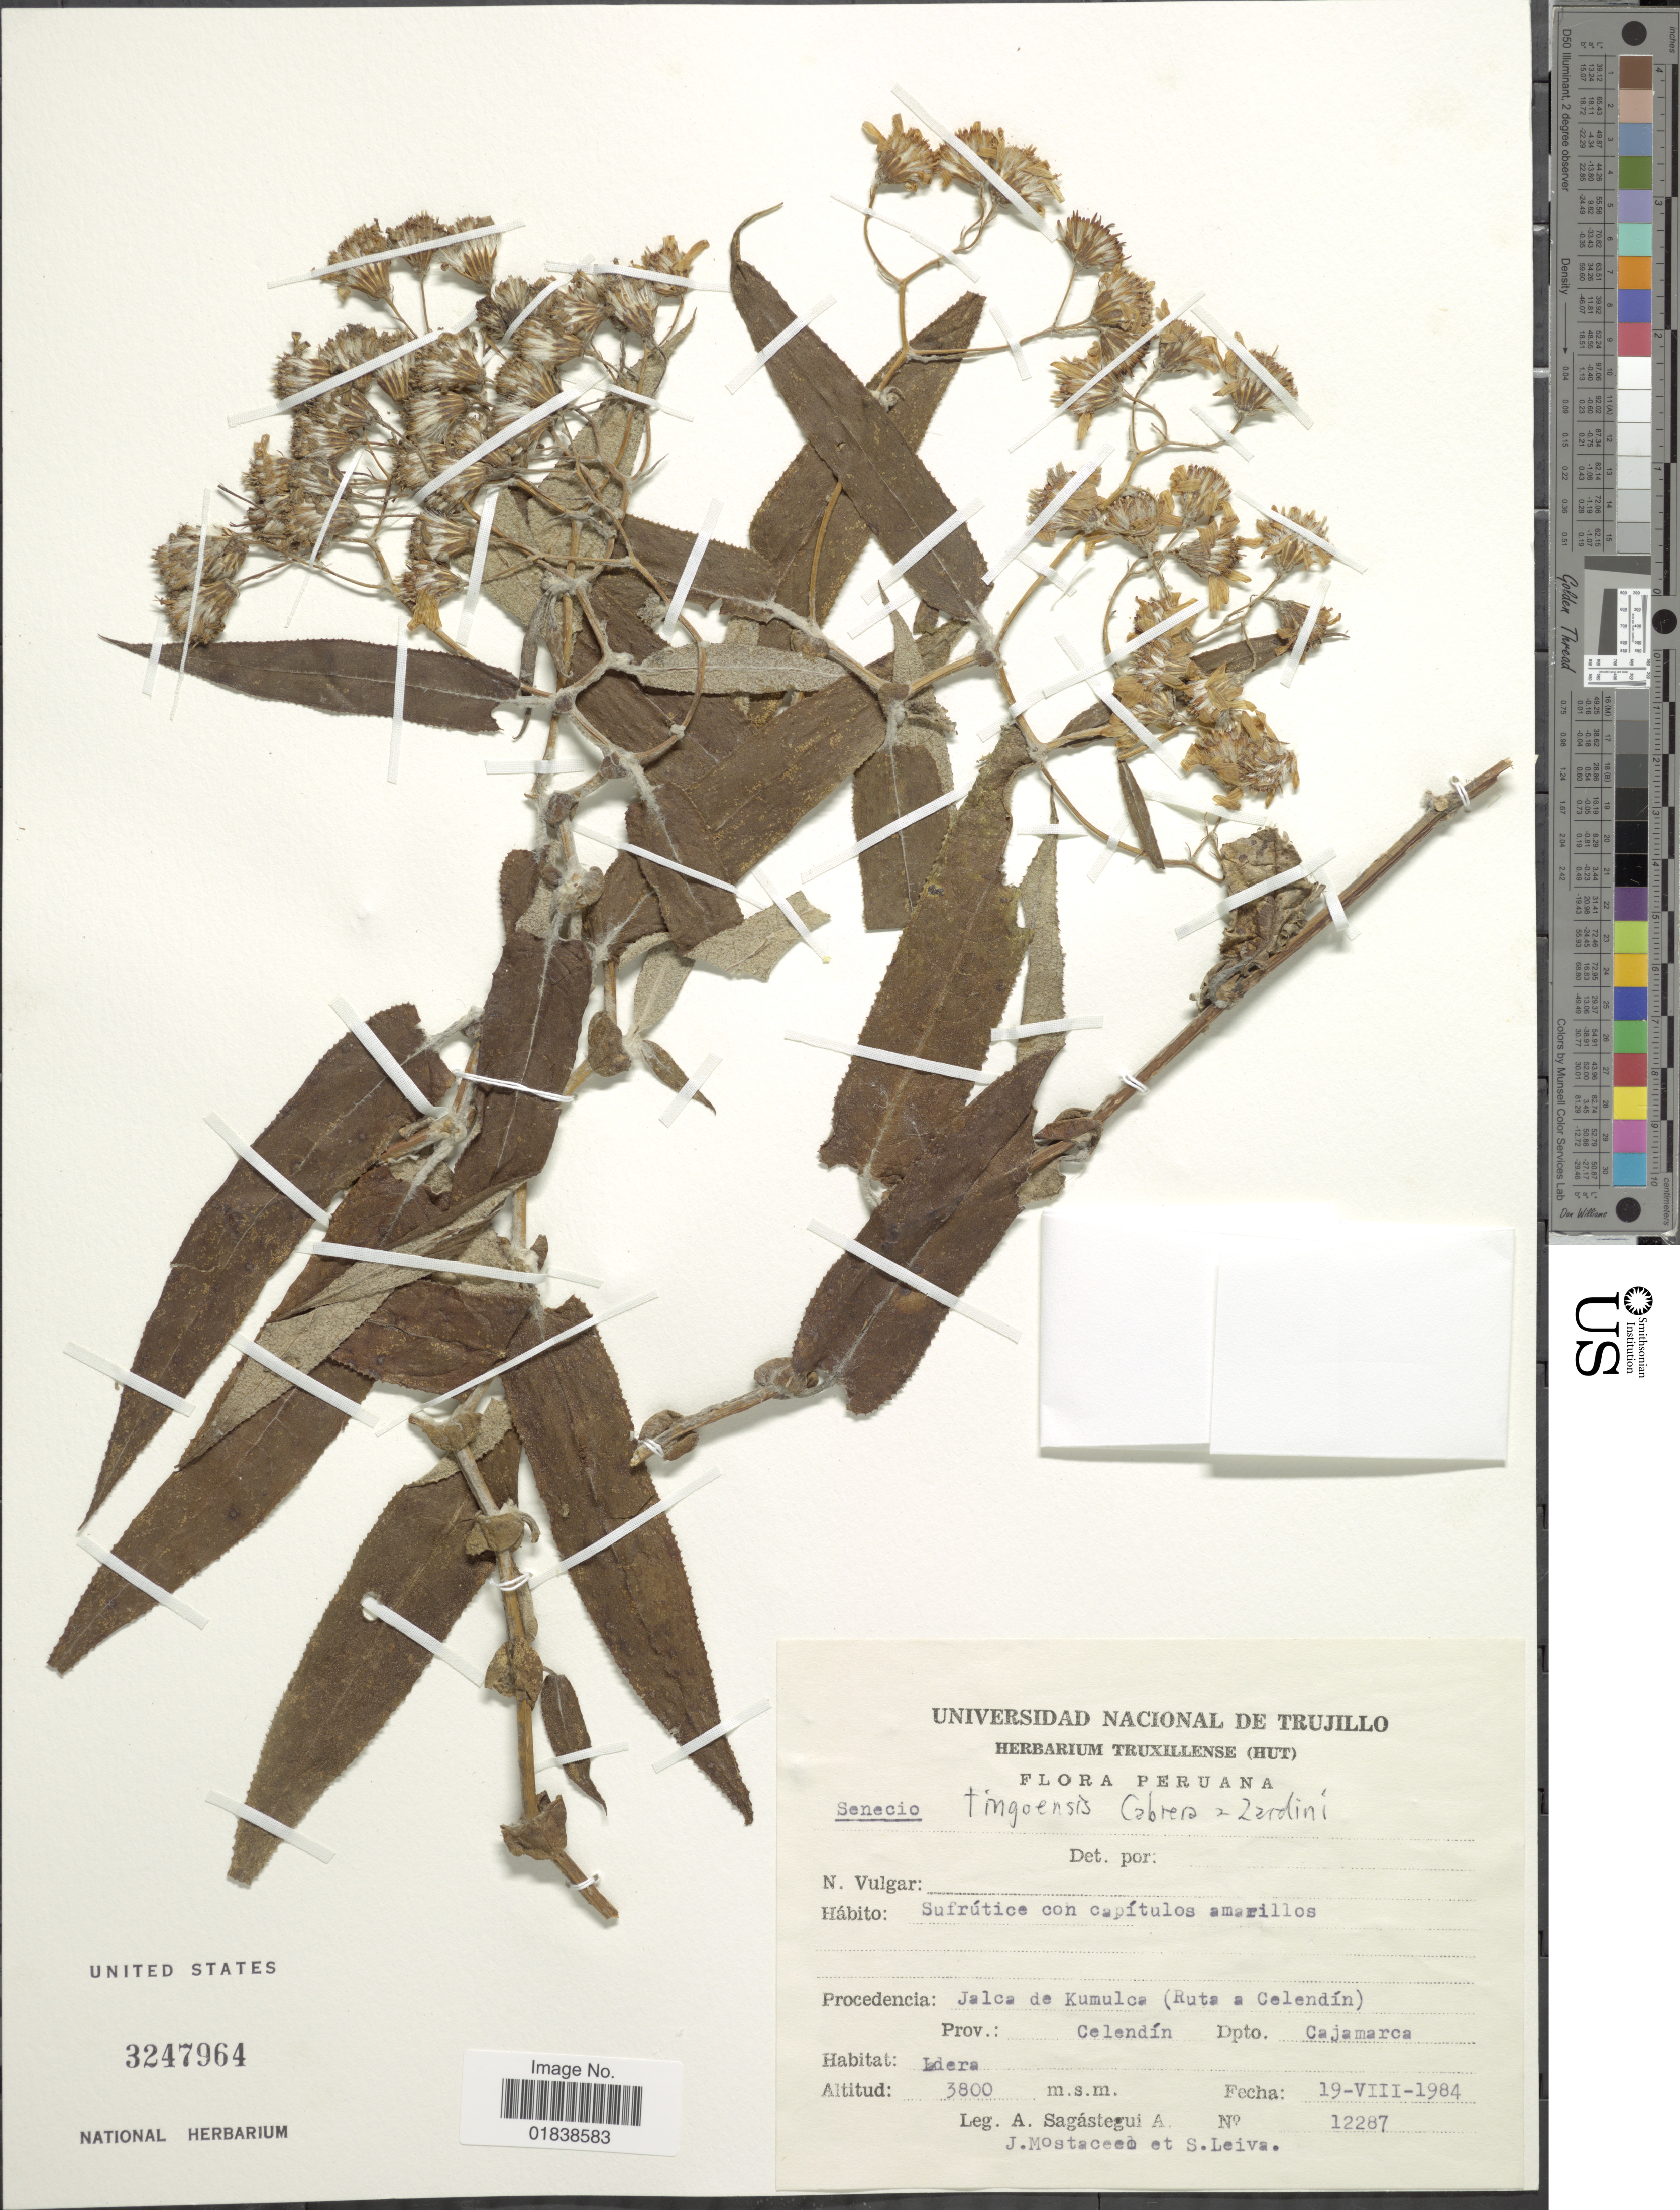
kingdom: Plantae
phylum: Tracheophyta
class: Magnoliopsida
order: Asterales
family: Asteraceae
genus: Senecio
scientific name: Senecio tingoensis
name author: Cabrera & Zardini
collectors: A. Sagástegui A., J. Mostacero & S. Leiva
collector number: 12287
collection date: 1984-08-19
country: Peru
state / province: Cajamarca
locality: Jalca de Kumulca (Ruta a Celendin), Prov. Celendin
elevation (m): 3800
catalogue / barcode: US 3247964